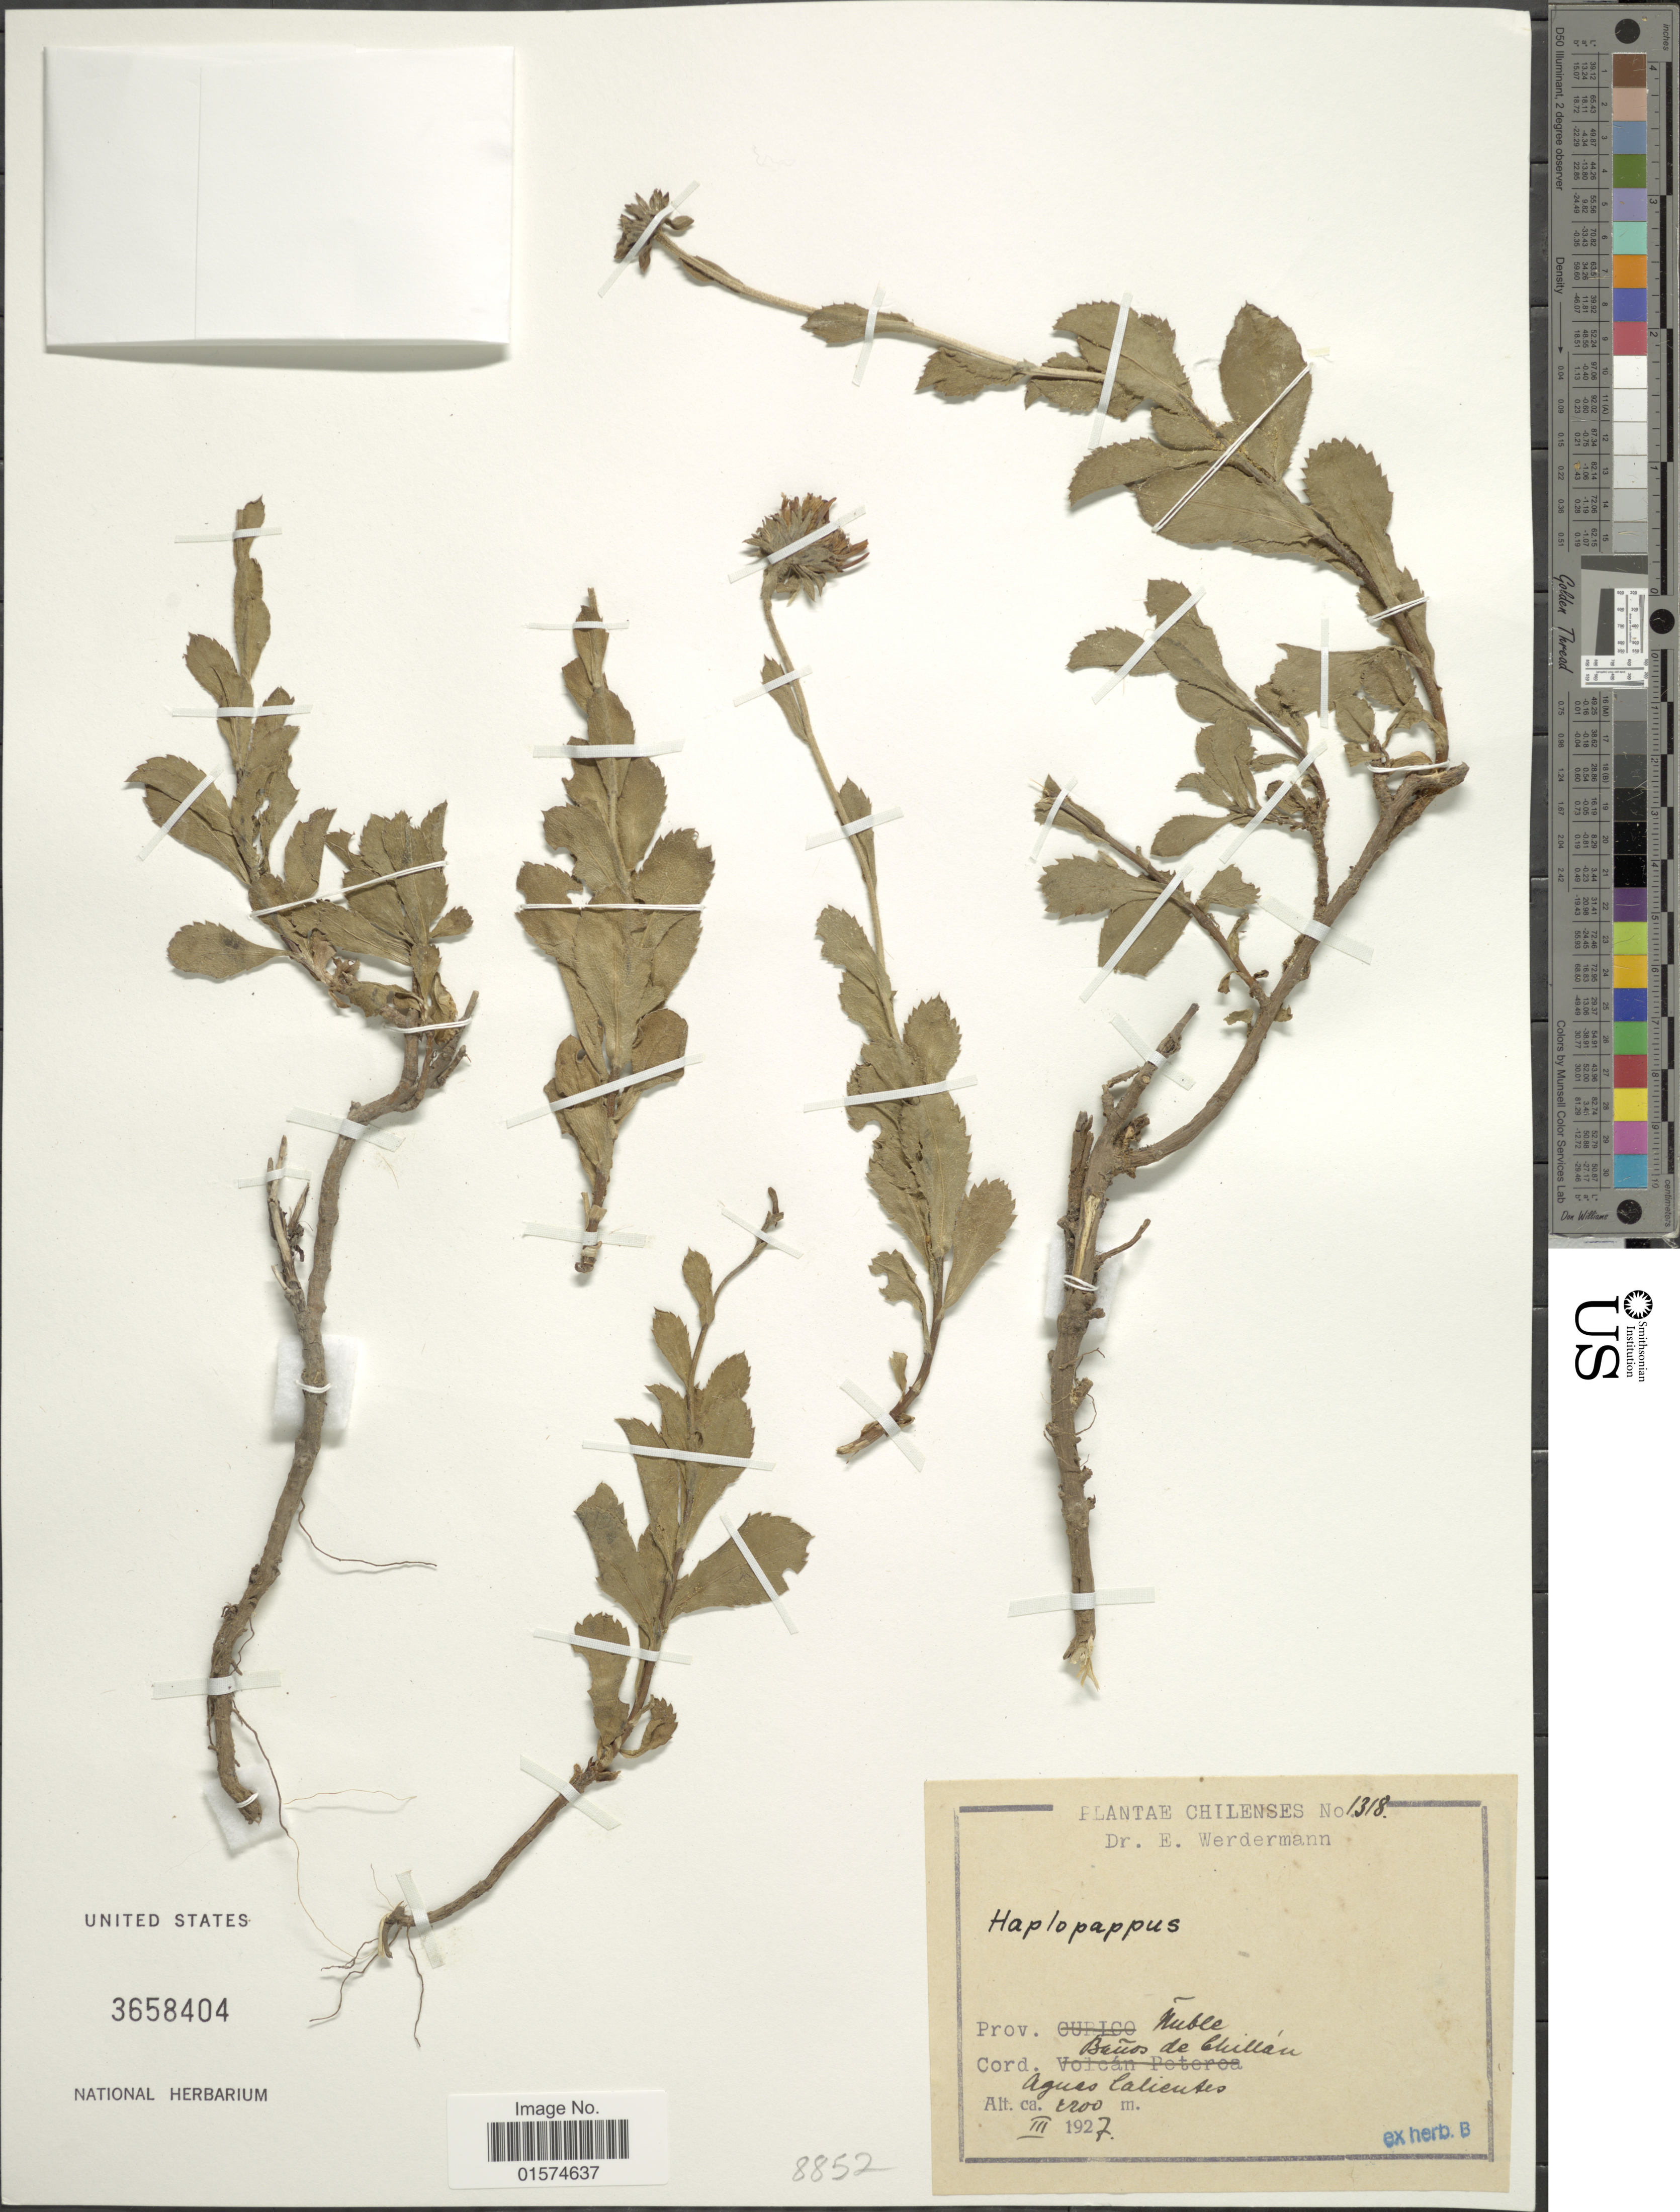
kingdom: Plantae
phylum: Tracheophyta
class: Magnoliopsida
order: Asterales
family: Asteraceae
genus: Haplopappus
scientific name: Haplopappus sp.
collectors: E. Werdermann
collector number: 1318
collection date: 1927-03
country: Chile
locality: Prov. Nuble, Cord. Baños de Chillán, Aguas Calientes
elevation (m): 2200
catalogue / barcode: US 3658404